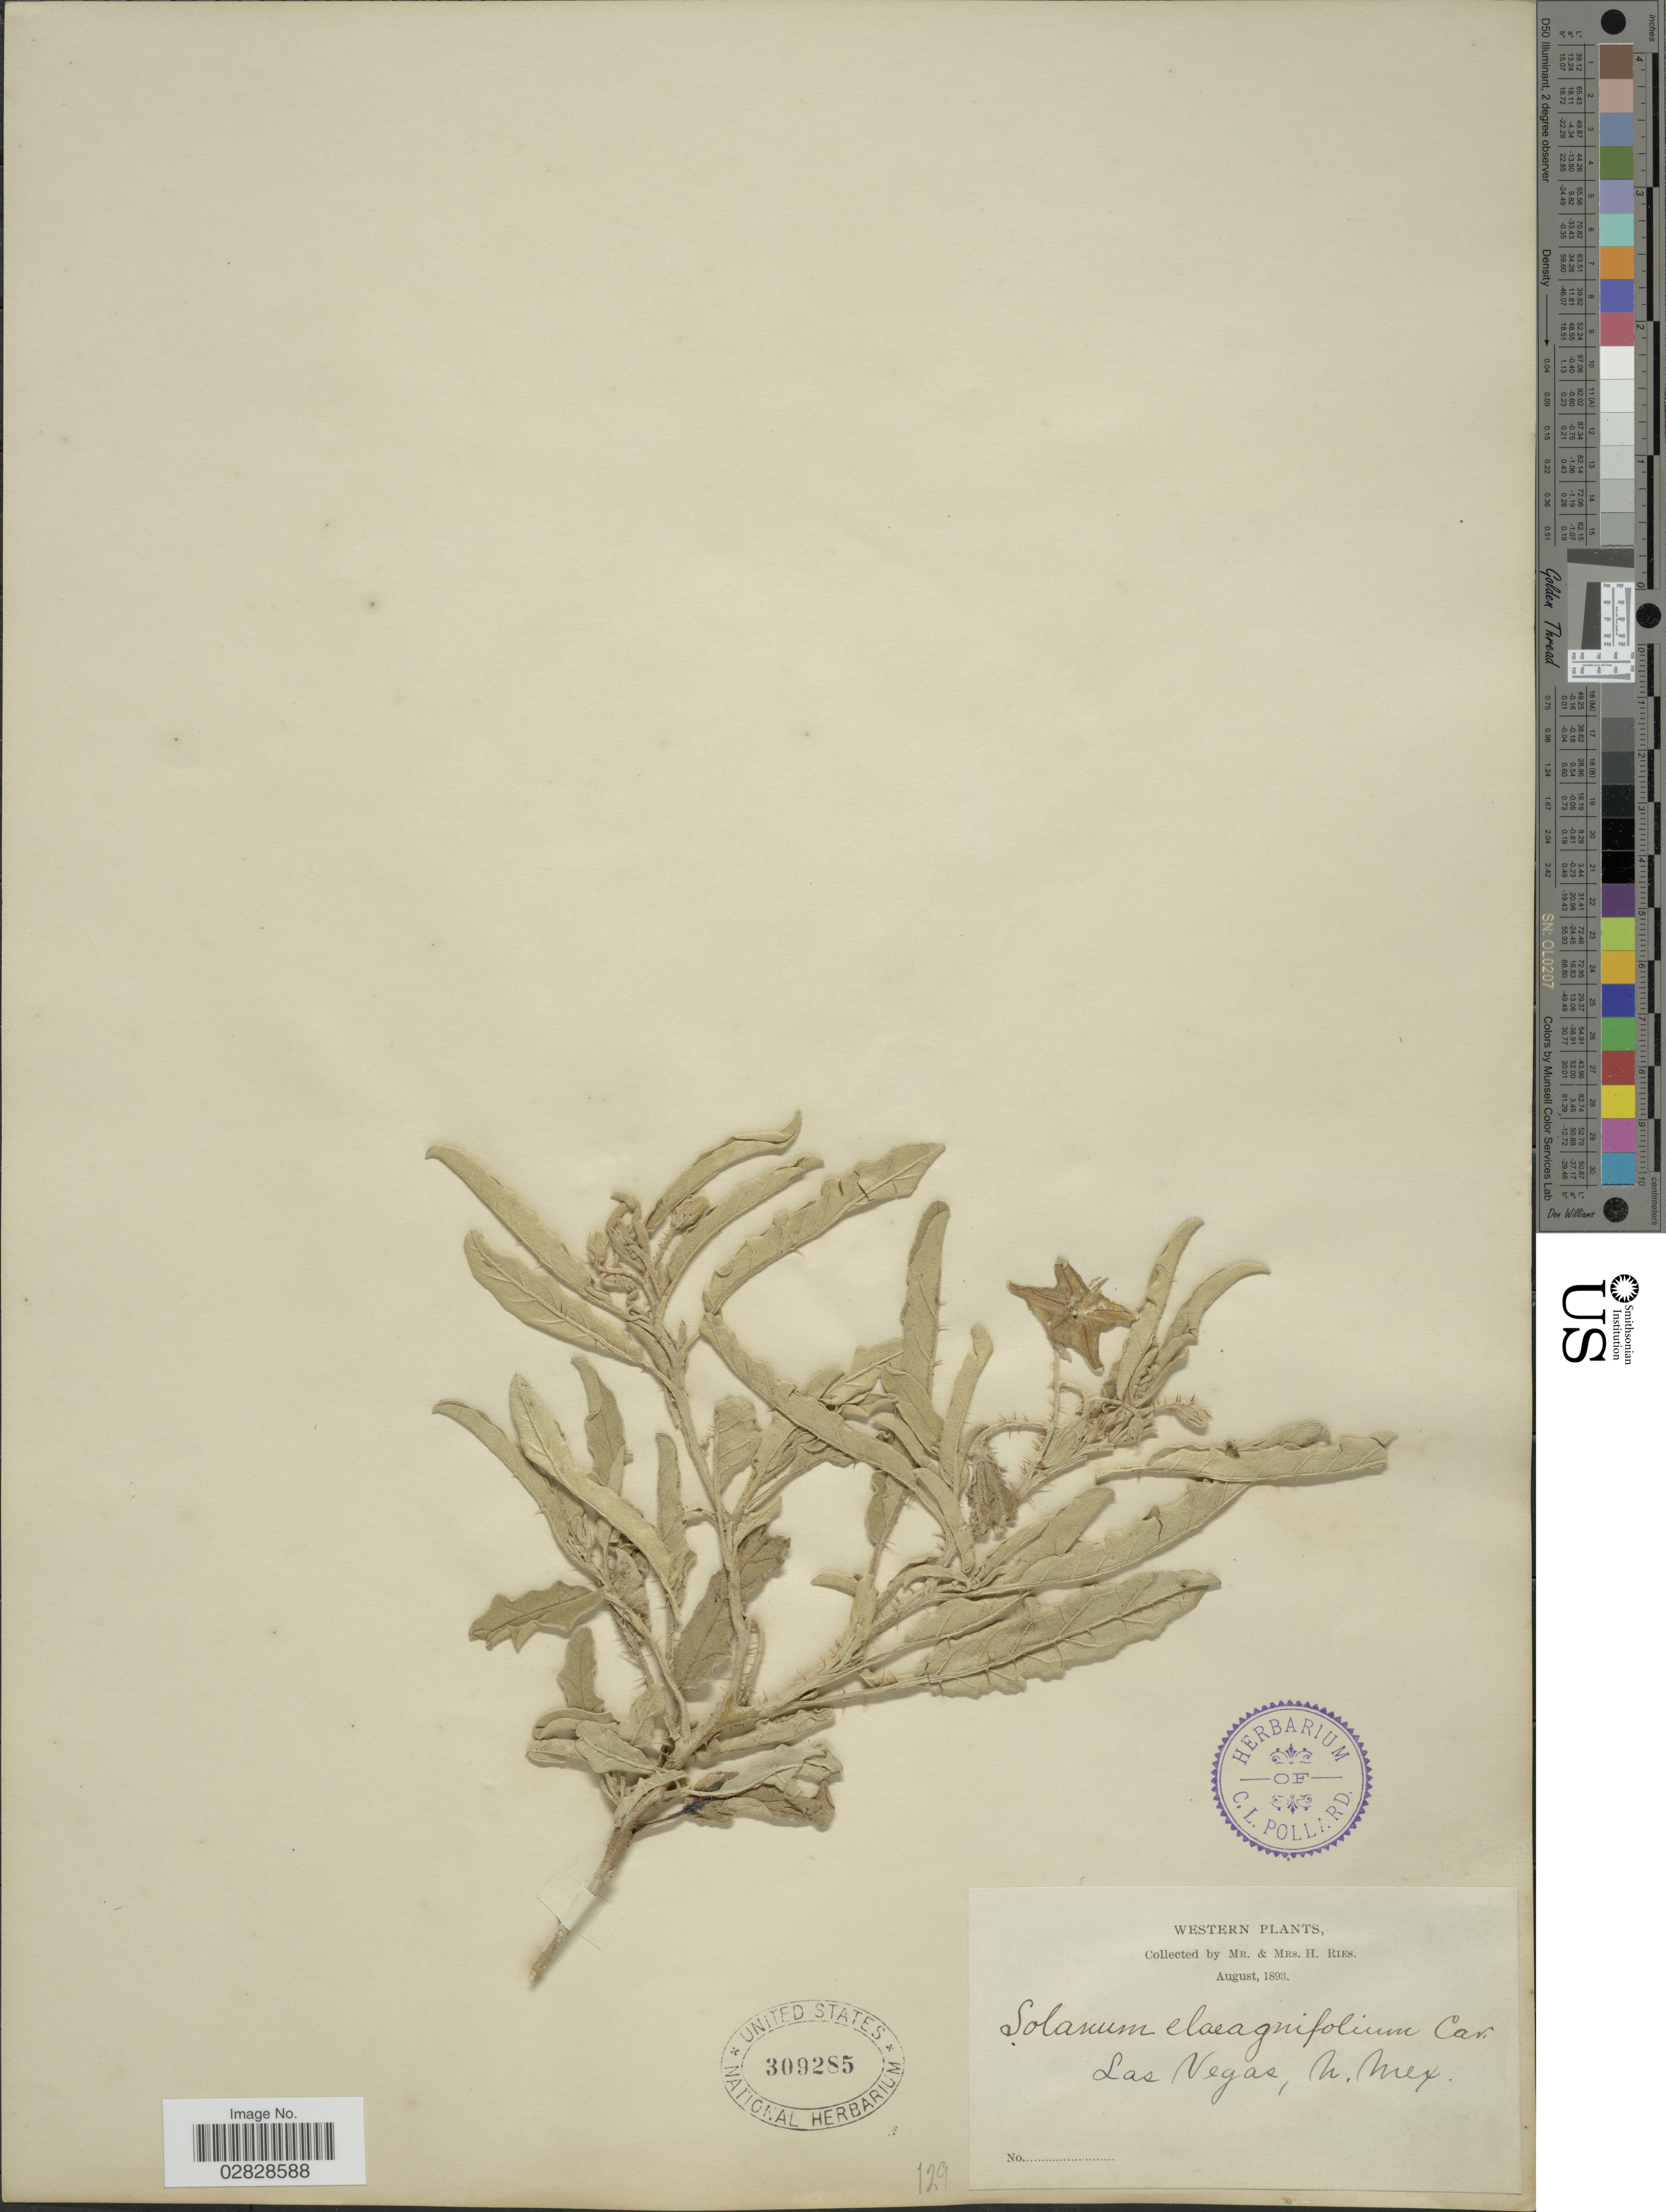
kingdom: Plantae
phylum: Tracheophyta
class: Magnoliopsida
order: Solanales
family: Solanaceae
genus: Solanum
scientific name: Solanum elaeagnifolium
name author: Cav.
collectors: H. Ries & H. Fries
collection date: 1893-08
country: United States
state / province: New Mexico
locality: Las Vegas.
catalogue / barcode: US 309285